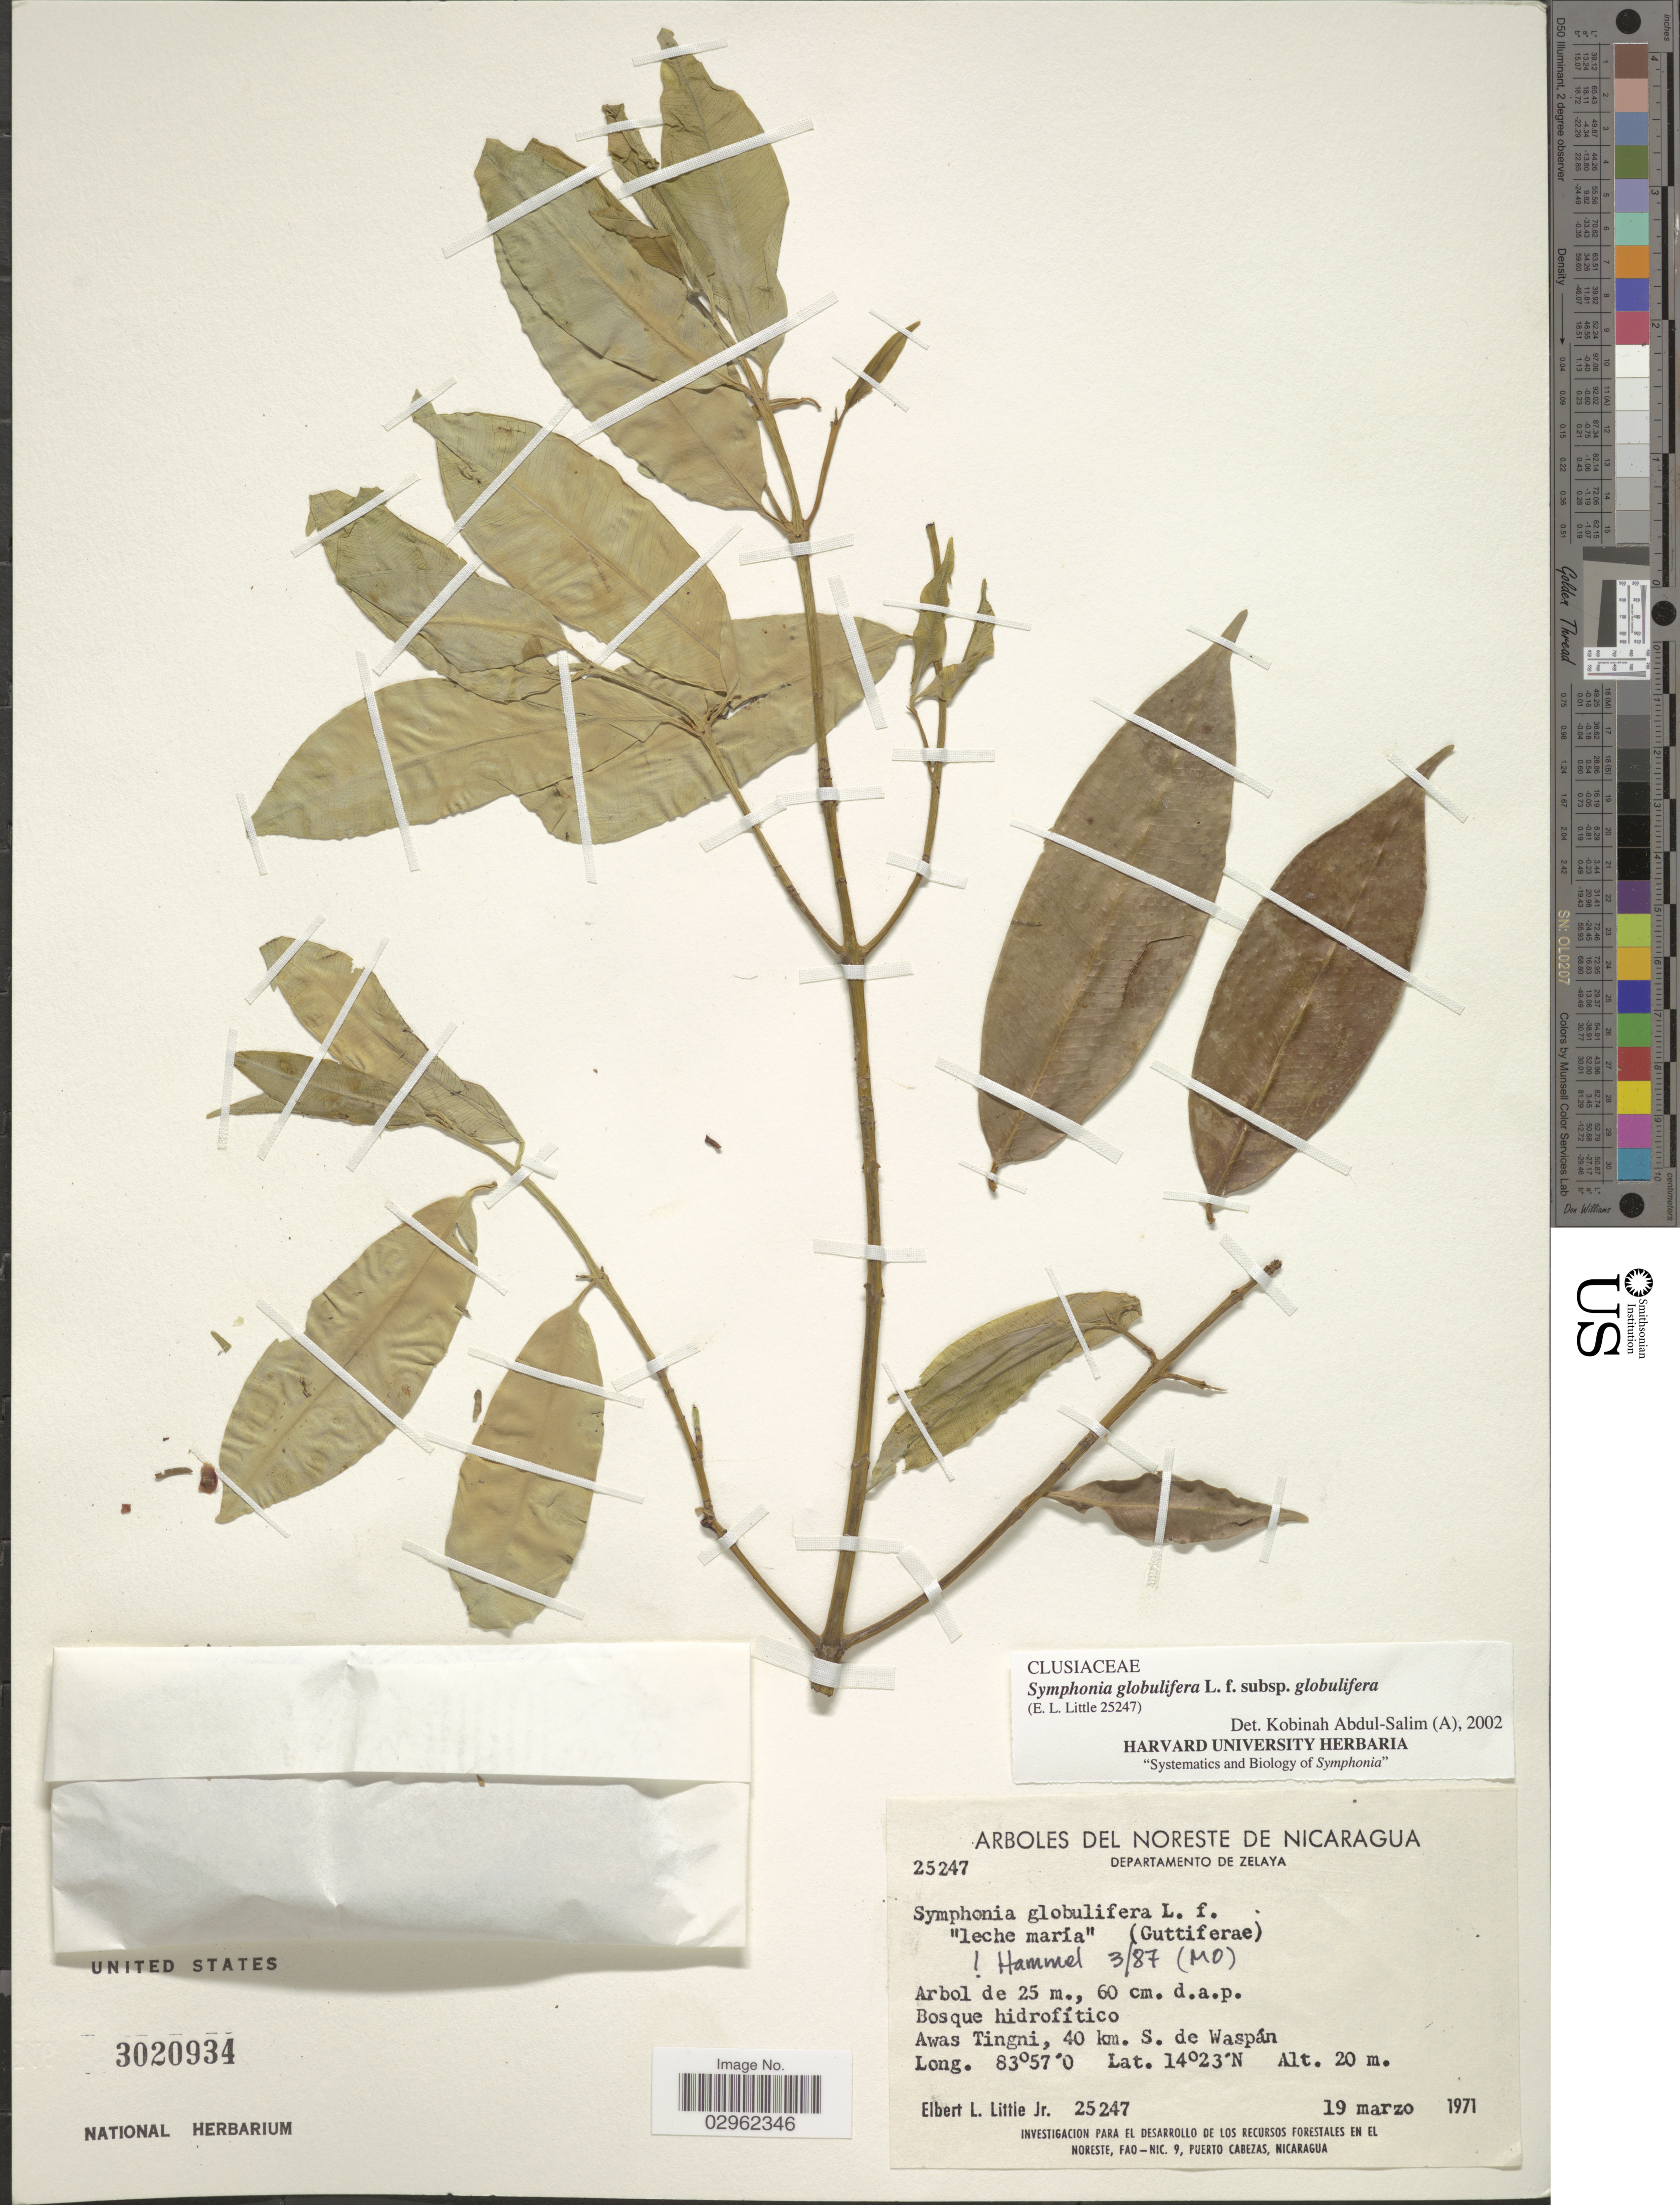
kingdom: Plantae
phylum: Tracheophyta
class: Magnoliopsida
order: Malpighiales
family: Clusiaceae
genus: Symphonia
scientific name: Symphonia globulifera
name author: L. f.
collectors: E. L. Little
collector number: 25247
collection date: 1971-03-19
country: Nicaragua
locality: Departamento de Zelaya. Awas Tingni, 40 km. S. de Waspán.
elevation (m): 20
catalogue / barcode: US 3020934